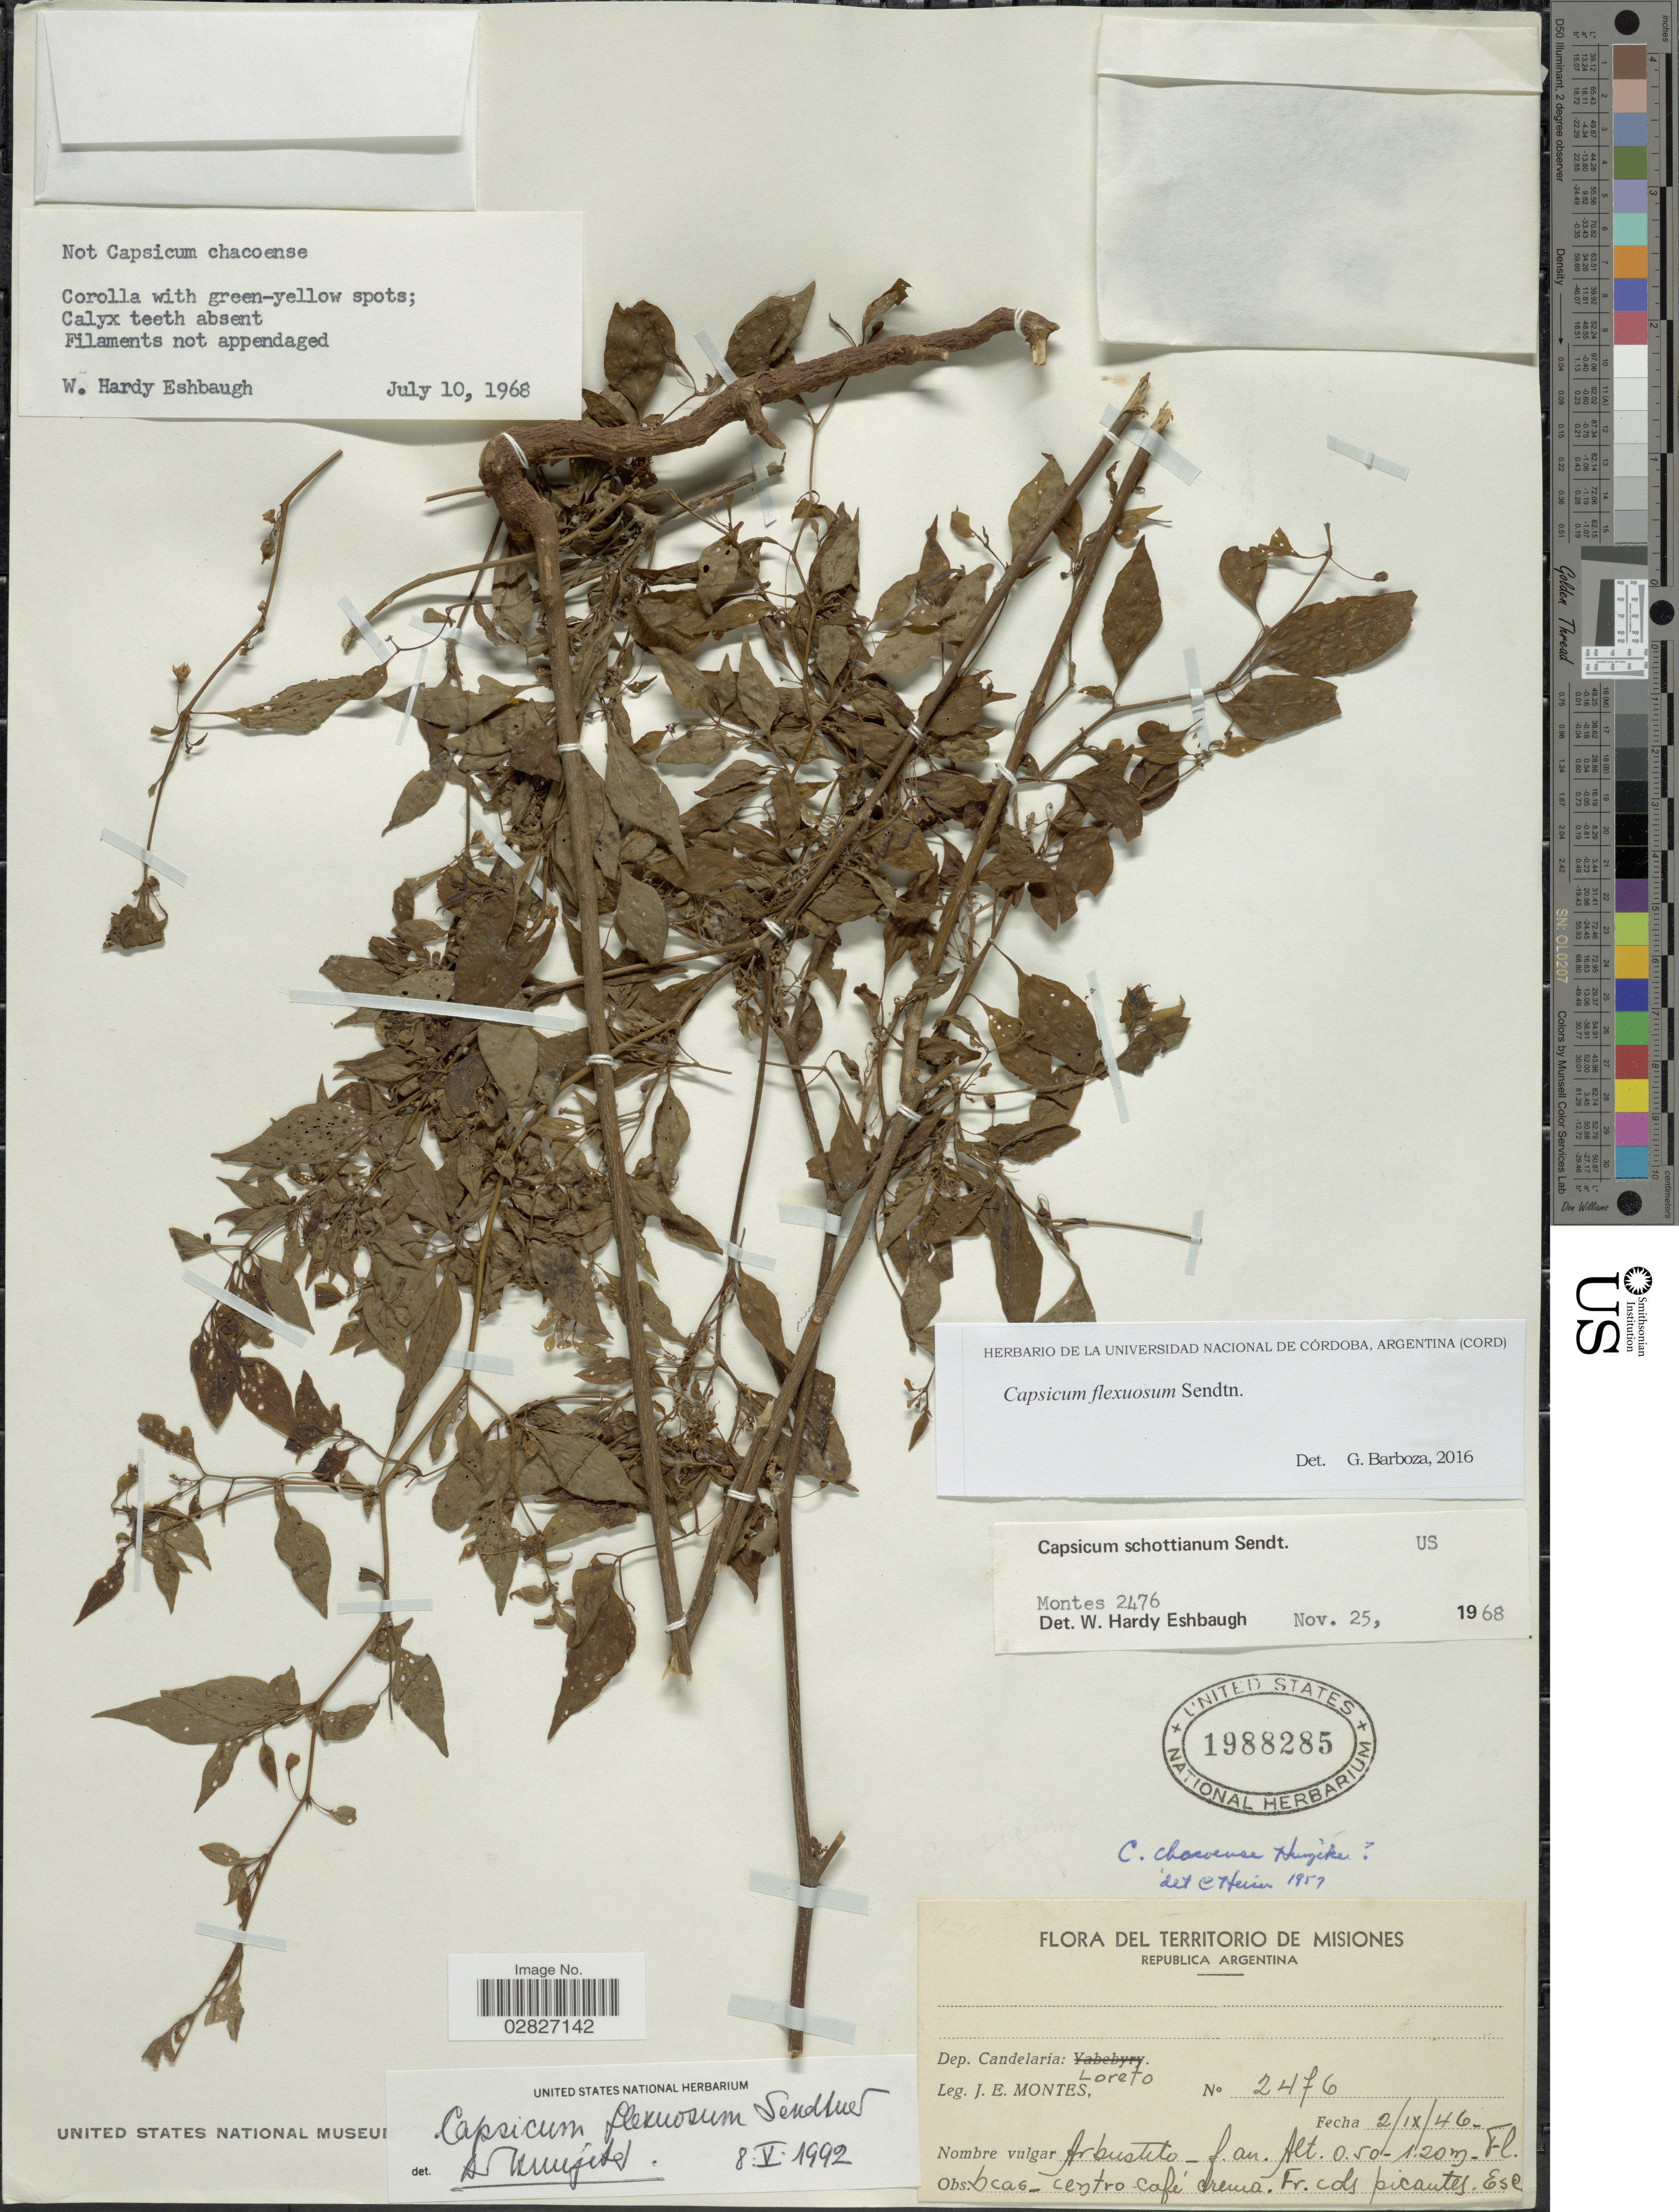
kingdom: Plantae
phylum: Tracheophyta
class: Magnoliopsida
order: Solanales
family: Solanaceae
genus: Capsicum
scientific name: Capsicum flexuosum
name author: Sendtn.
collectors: J. E. Montes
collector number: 2476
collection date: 1946-09-02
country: Argentina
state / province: Misiones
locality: Territorio de Misiones. Dep. Candelaria. Loreto.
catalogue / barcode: US 1988285